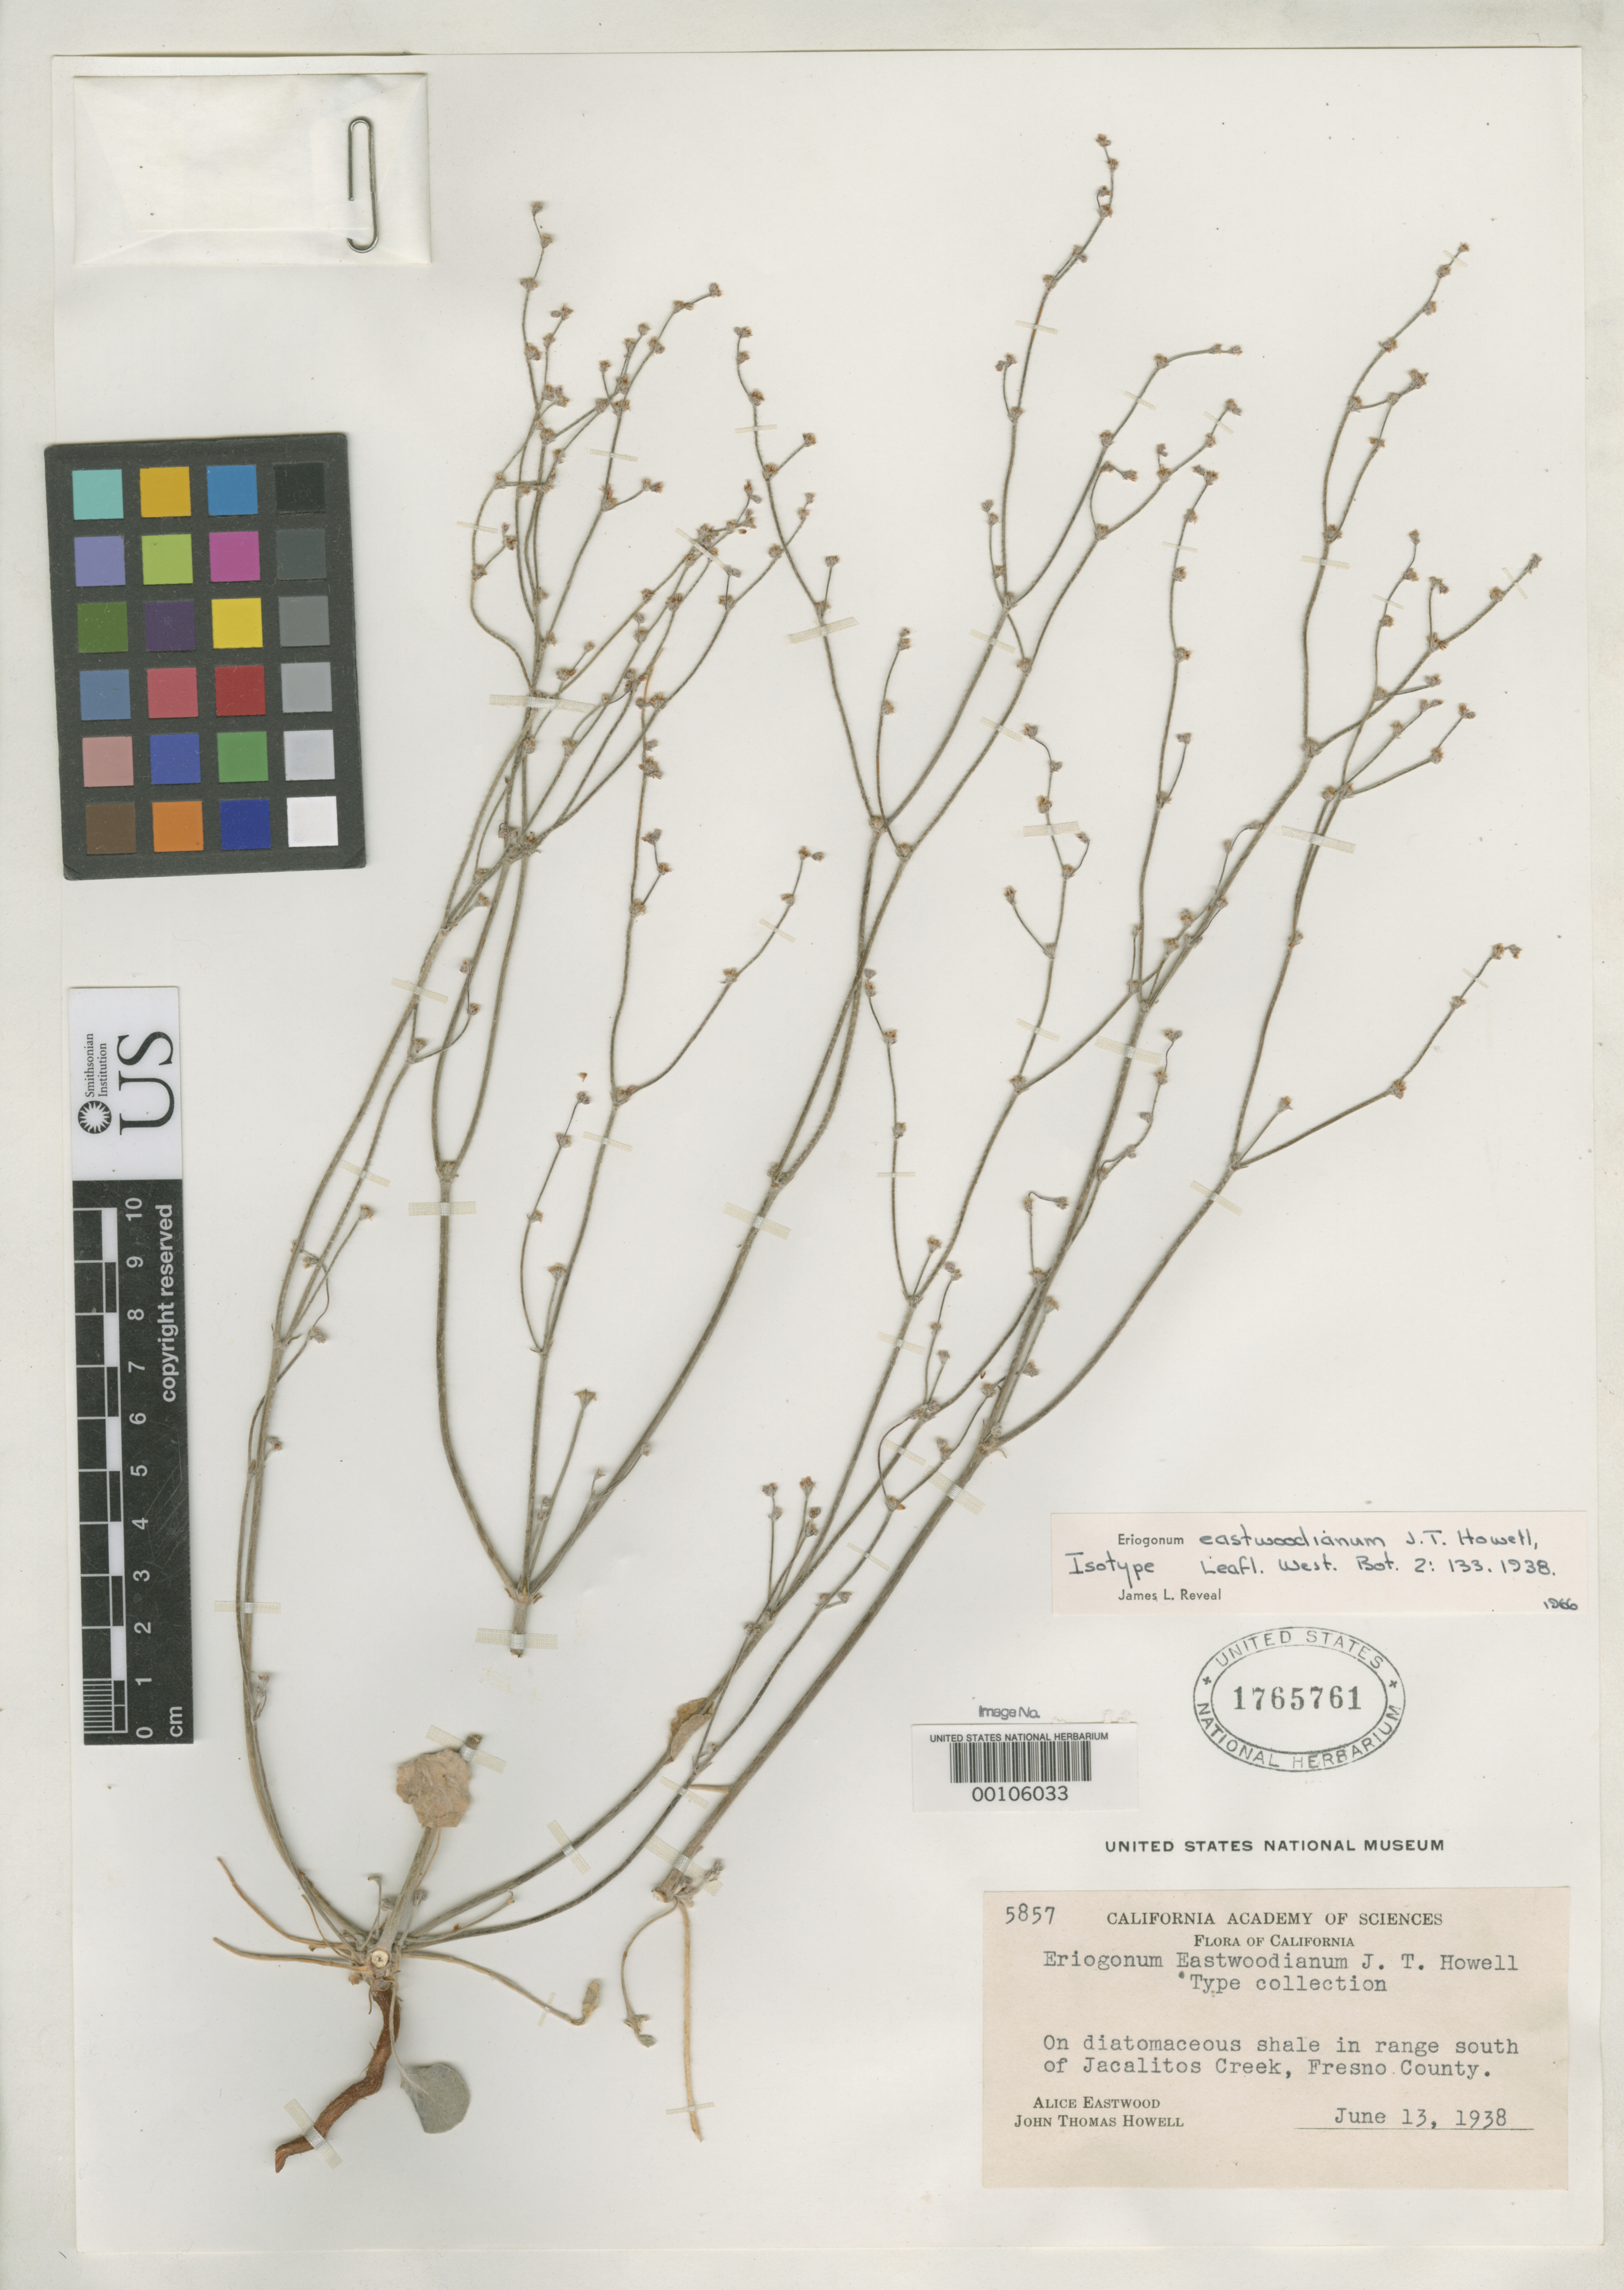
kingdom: Plantae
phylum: Tracheophyta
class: Magnoliopsida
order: Caryophyllales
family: Polygonaceae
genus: Eriogonum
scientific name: Eriogonum eastwoodianum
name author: J.T. Howell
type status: Isotype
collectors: A. Eastwood & J. T. Howell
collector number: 5857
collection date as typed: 13 Jun 1938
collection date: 1938-06-13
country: United States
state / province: California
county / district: Fresno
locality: Mountains south of Jacalito creek, 14 miles from Coalinga on road to Parkfield.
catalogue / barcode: US 1765761